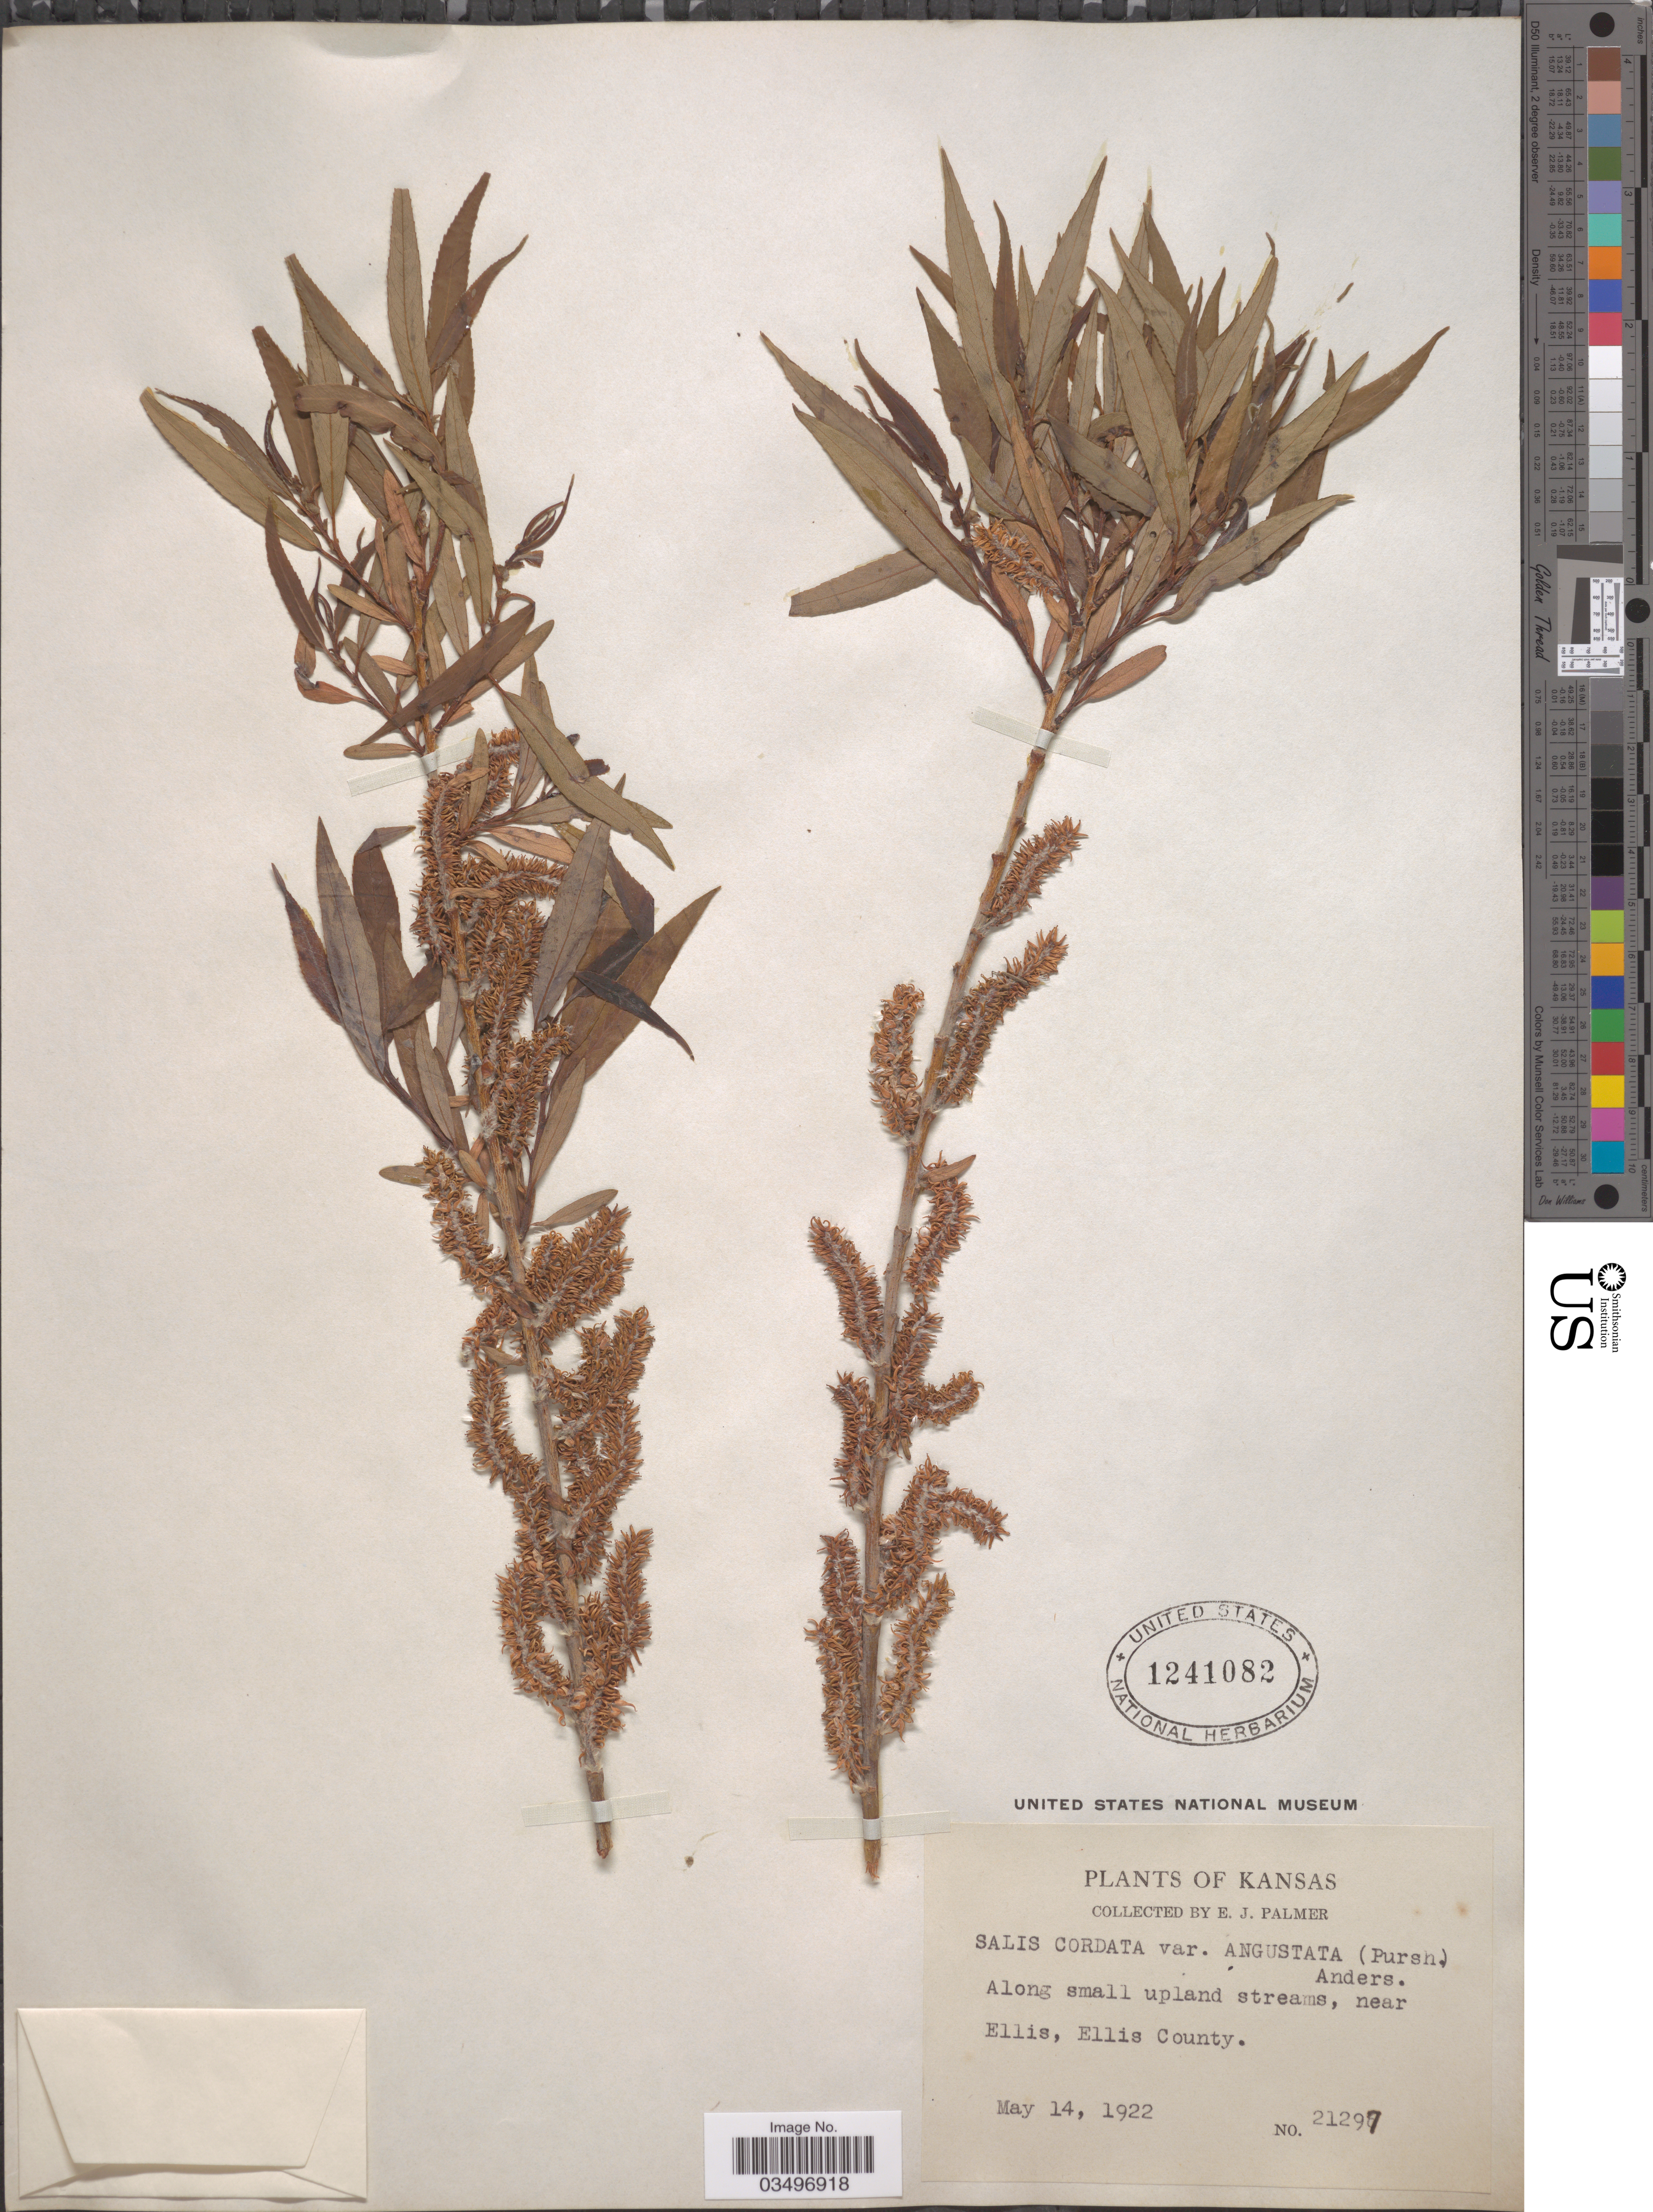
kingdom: Plantae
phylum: Tracheophyta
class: Magnoliopsida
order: Malpighiales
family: Salicaceae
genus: Salix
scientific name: Salix eriocephala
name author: Michx.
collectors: E. J. Palmer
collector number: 21297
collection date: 1922-05-14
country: United States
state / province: Kansas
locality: Along small upland streams, near Ellis, Ellis County.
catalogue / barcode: US 1241082